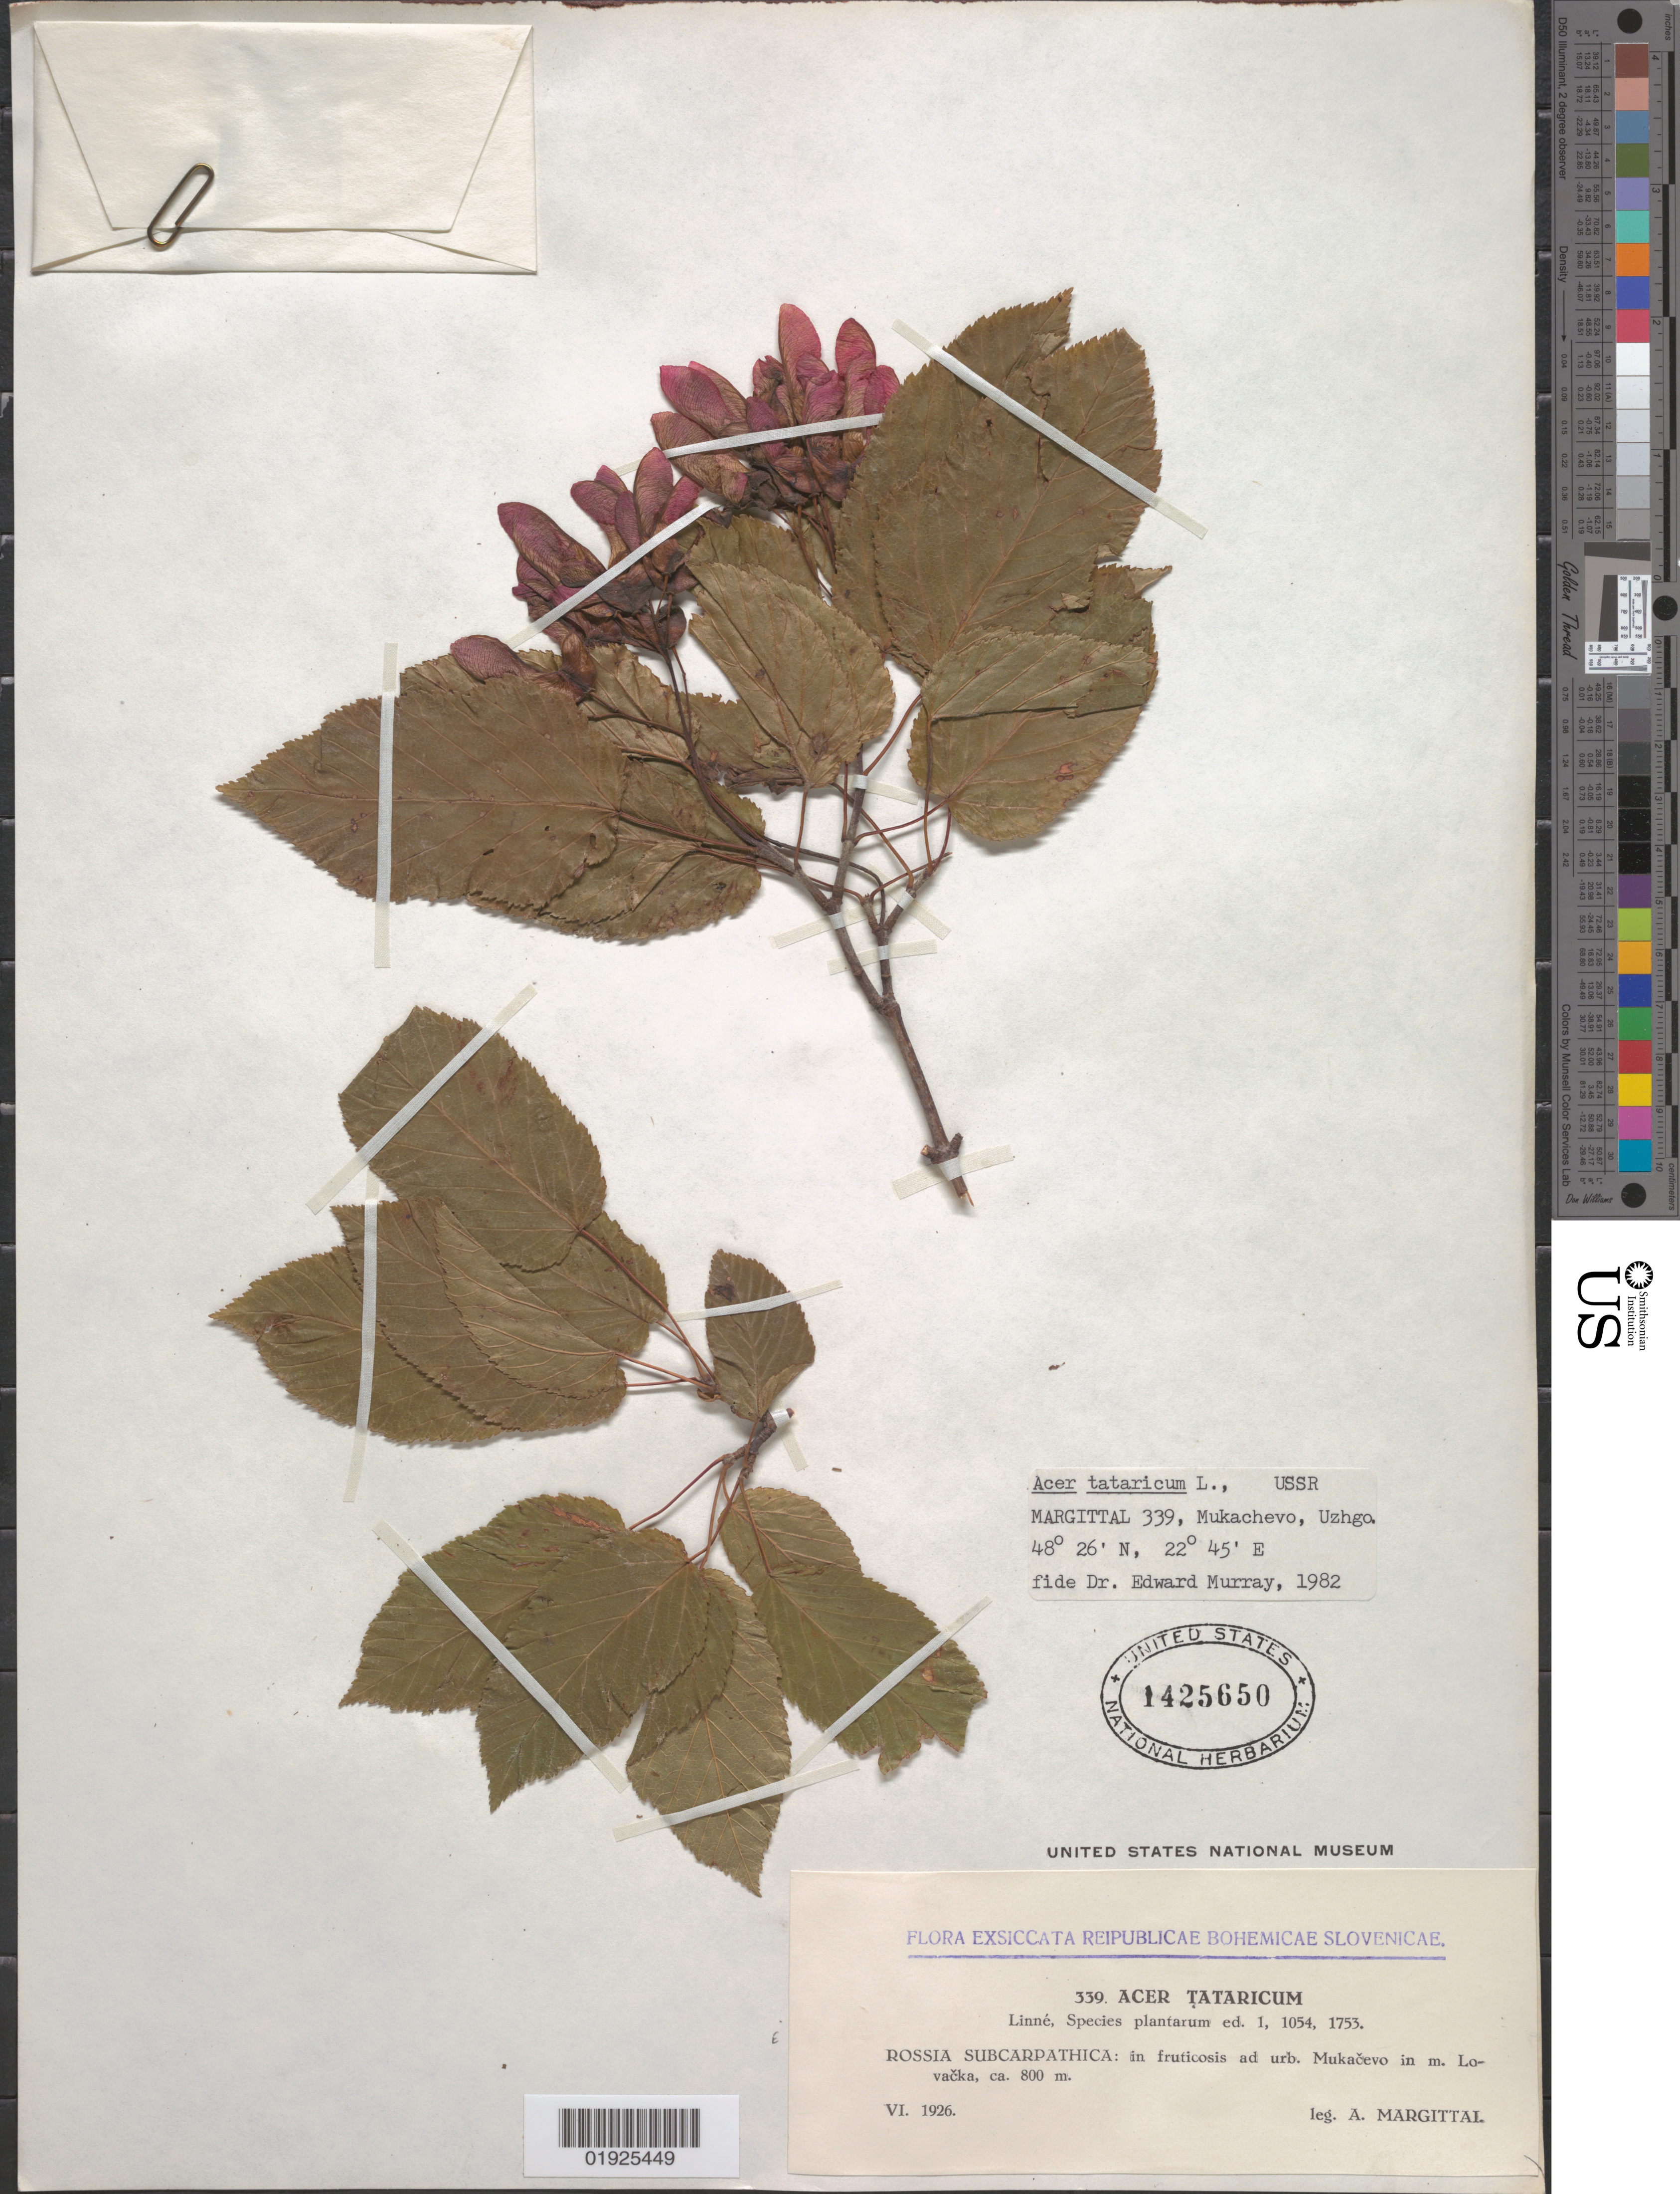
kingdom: Plantae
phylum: Tracheophyta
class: Magnoliopsida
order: Sapindales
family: Sapindaceae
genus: Acer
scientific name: Acer tataricum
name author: L.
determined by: Murray, Edward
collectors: A. Margittal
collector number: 339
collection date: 1926-06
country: Ukraine (?)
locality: Rossia Subcarpathica: in fruticosis ad urb. Mukacevo [now in Ukraine?] in m. Lovacka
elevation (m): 800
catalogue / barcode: US 1425650